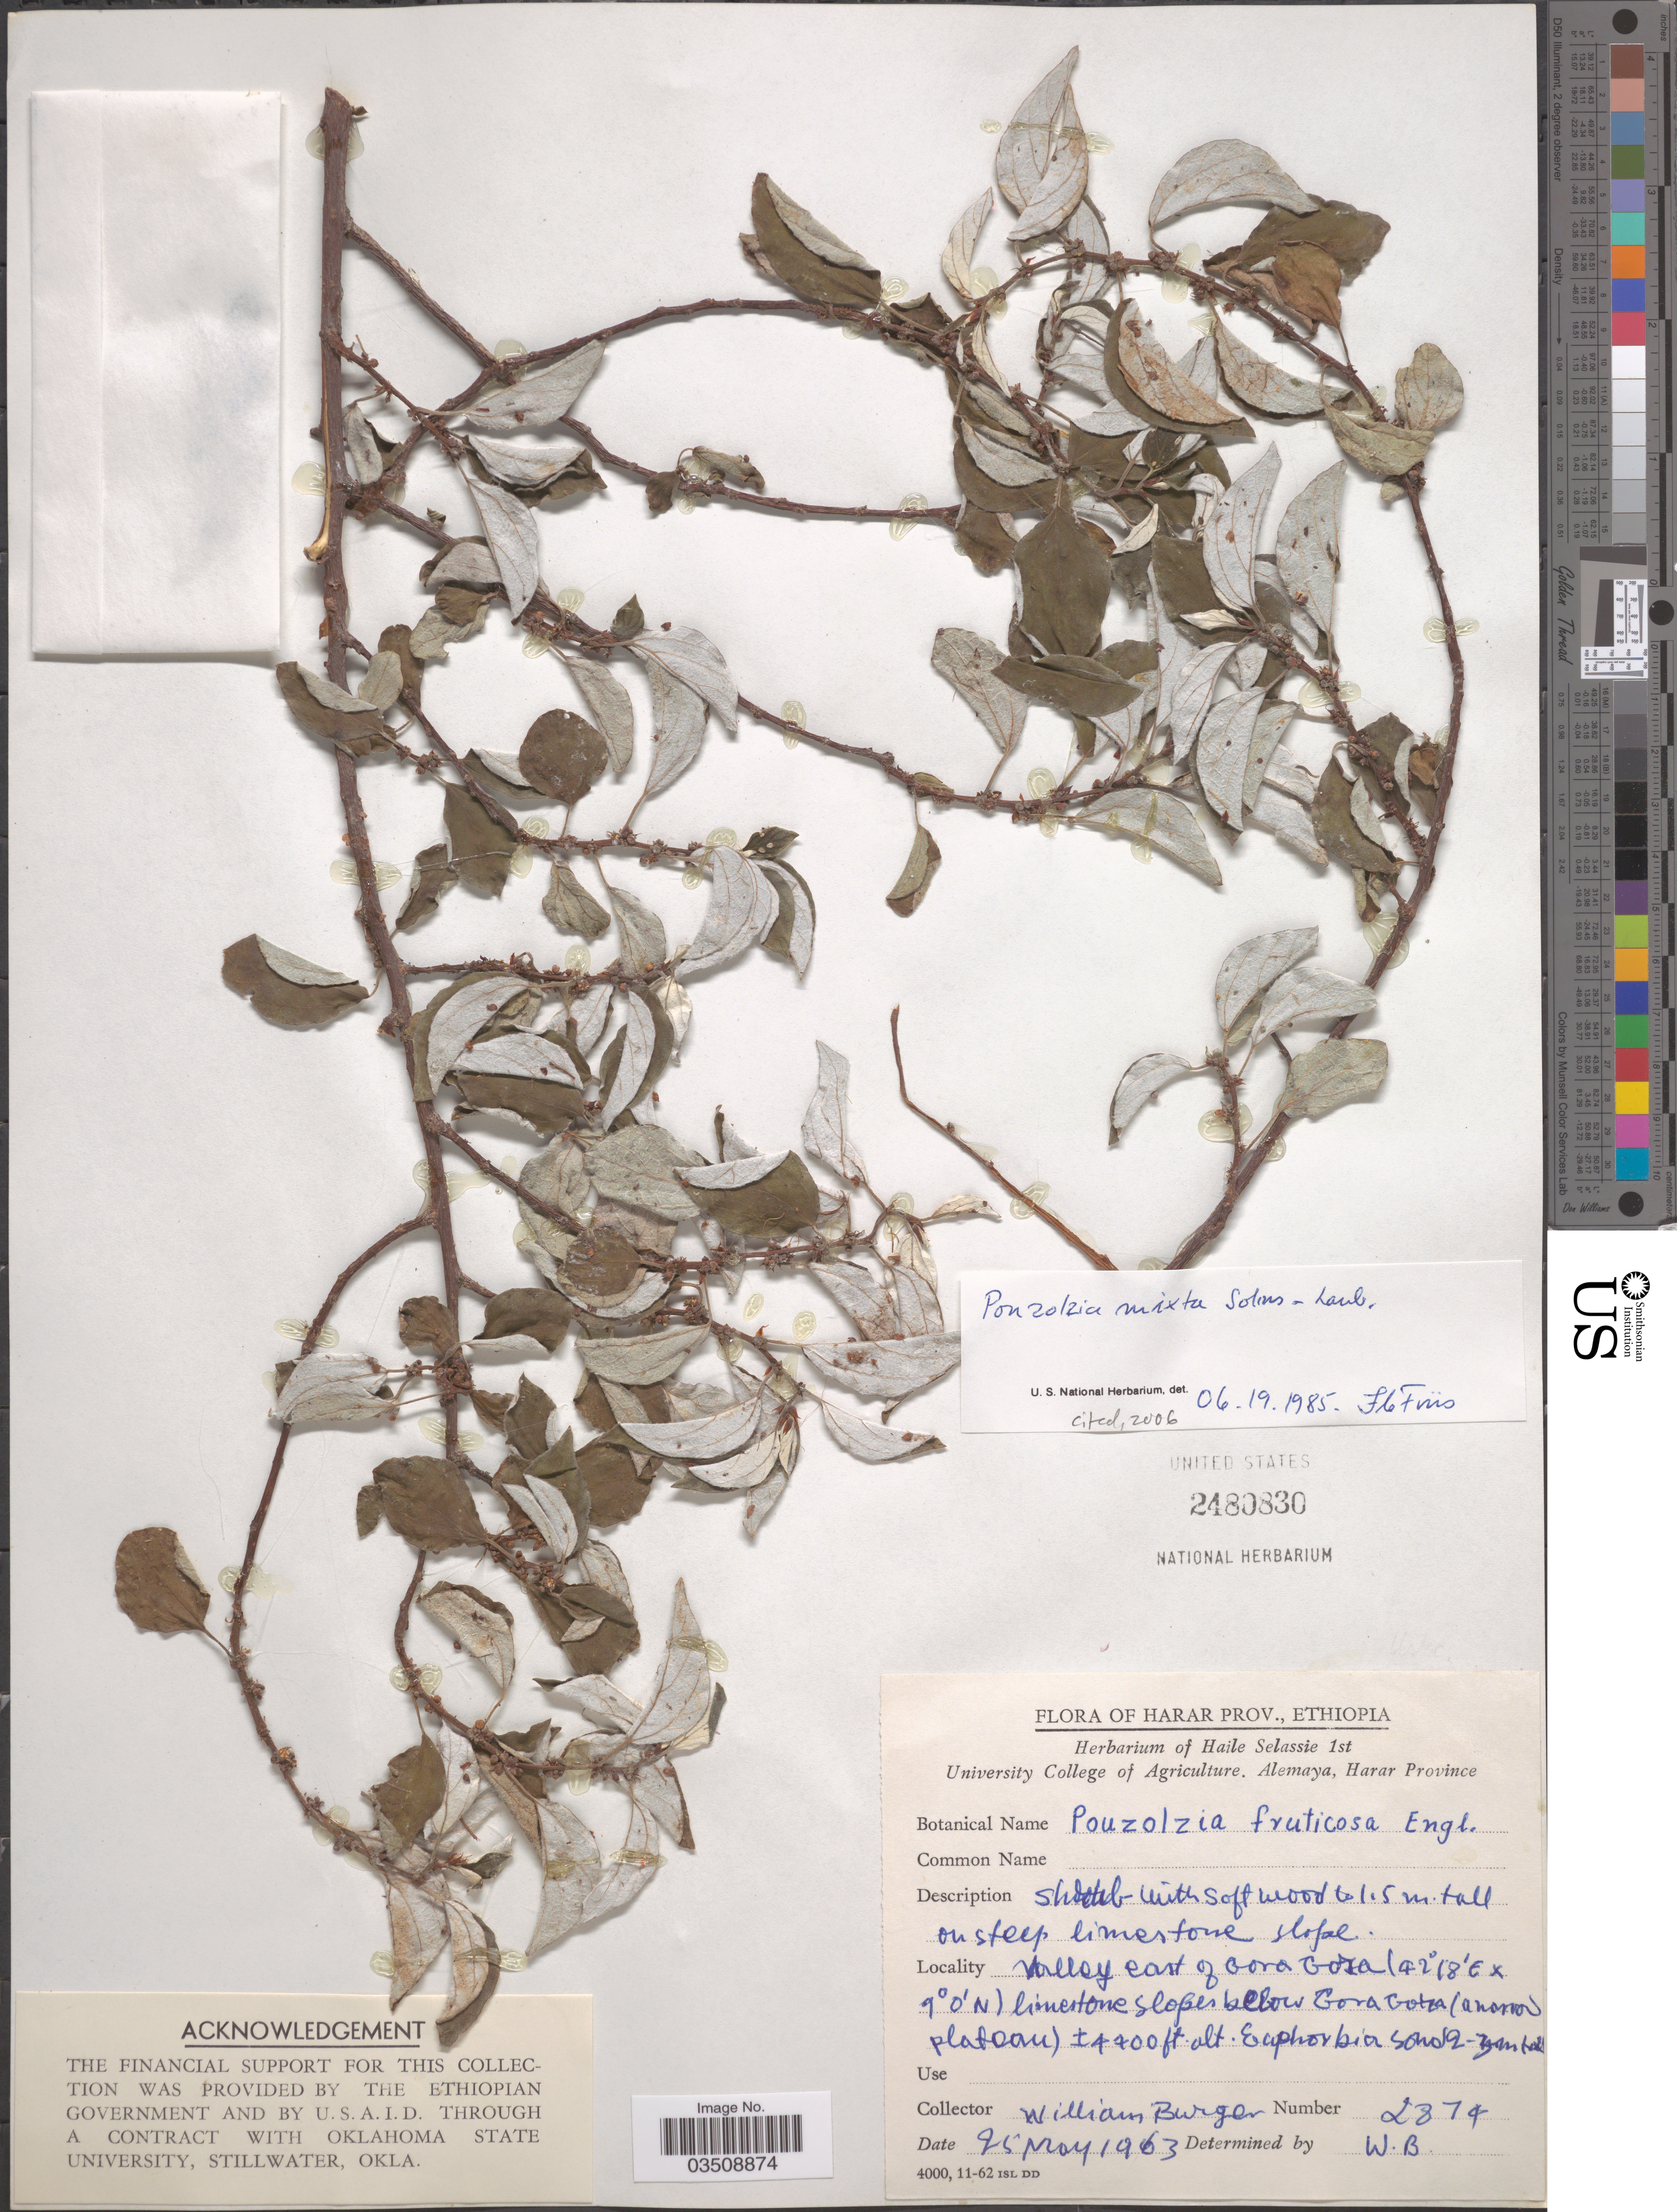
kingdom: Plantae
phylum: Tracheophyta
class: Magnoliopsida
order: Rosales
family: Urticaceae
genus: Pouzolzia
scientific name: Pouzolzia mixta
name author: Solms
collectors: W. Burger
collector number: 2874*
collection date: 1963-05-25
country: Ethiopia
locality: Harar Prov. Valley east of Gora Gora, limestone slopes below Gora Gotza (anorro plateau). Euphorbia Sonoq- Banta. [interpreted]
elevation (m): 1341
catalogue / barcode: US 2480830